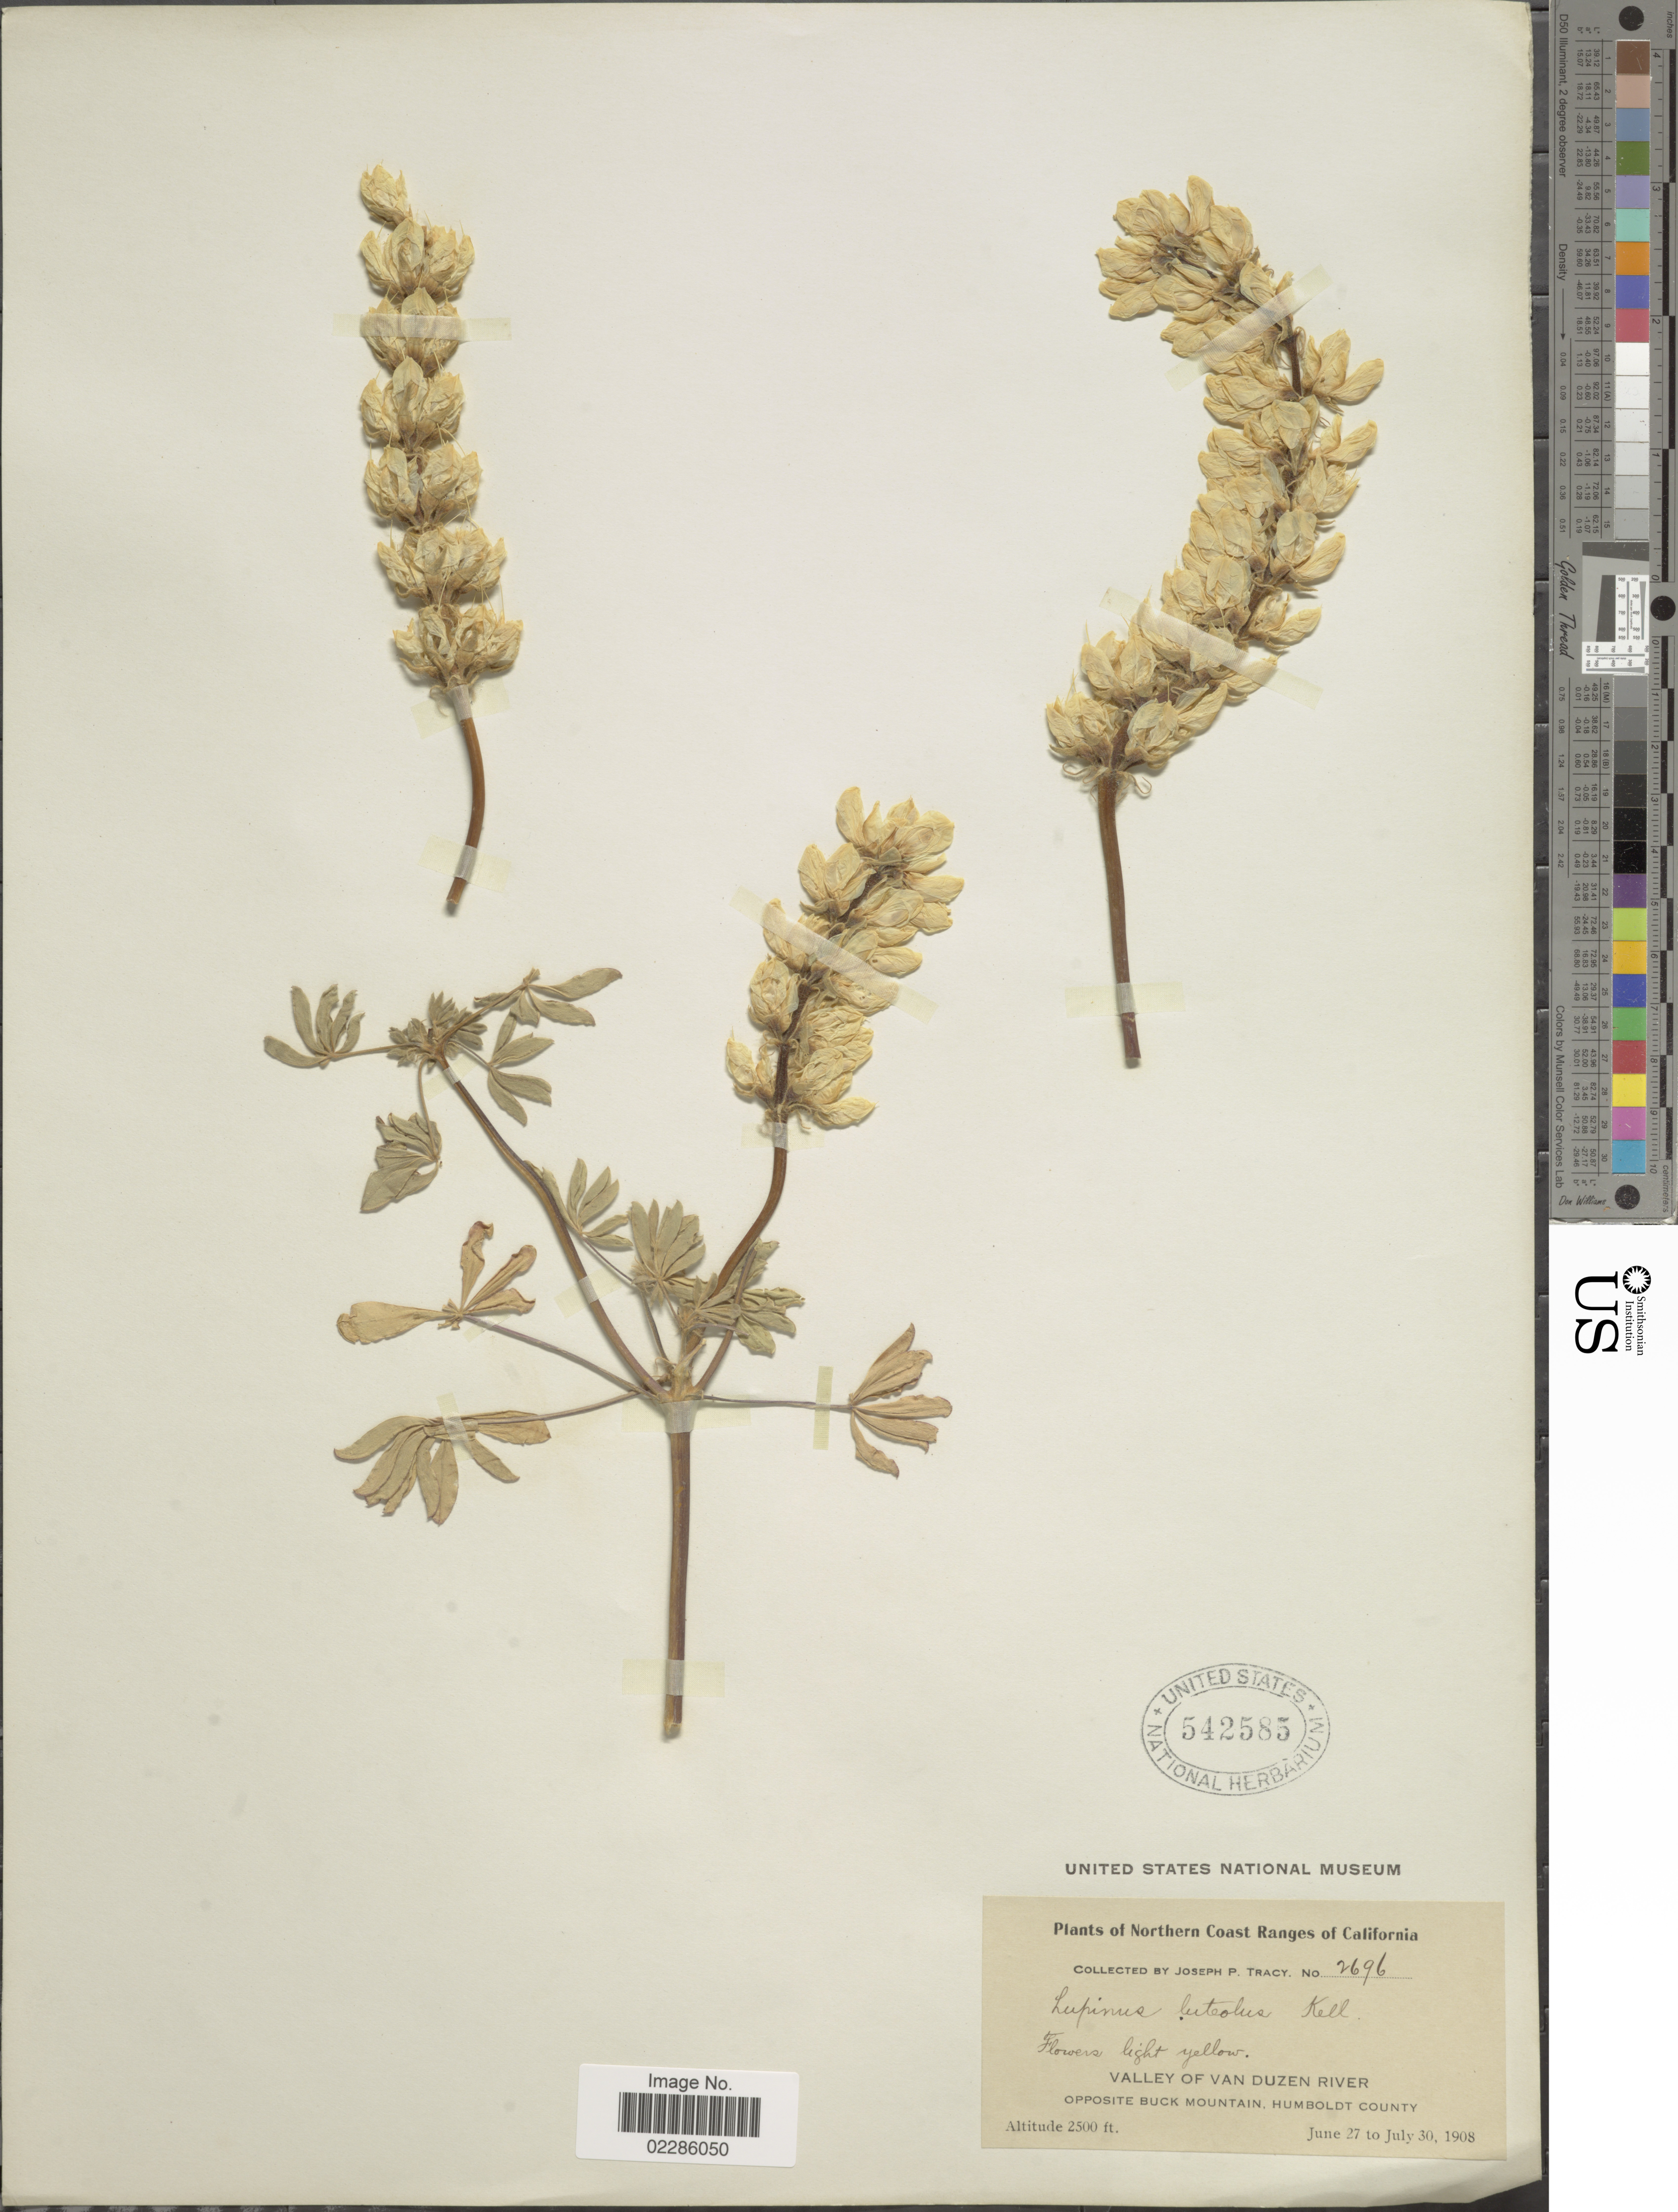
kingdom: Plantae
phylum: Tracheophyta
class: Magnoliopsida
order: Fabales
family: Fabaceae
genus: Lupinus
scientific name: Lupinus luteolus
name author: Kellogg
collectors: J. Tracy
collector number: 2696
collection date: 1908-06-27/1908-07-30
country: United States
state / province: California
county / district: Humboldt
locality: Northern Coast Ranges of California, Valley of Van Duzen River, Opposite Buck Mountain, Humboldt County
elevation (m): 762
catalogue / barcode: US 542585